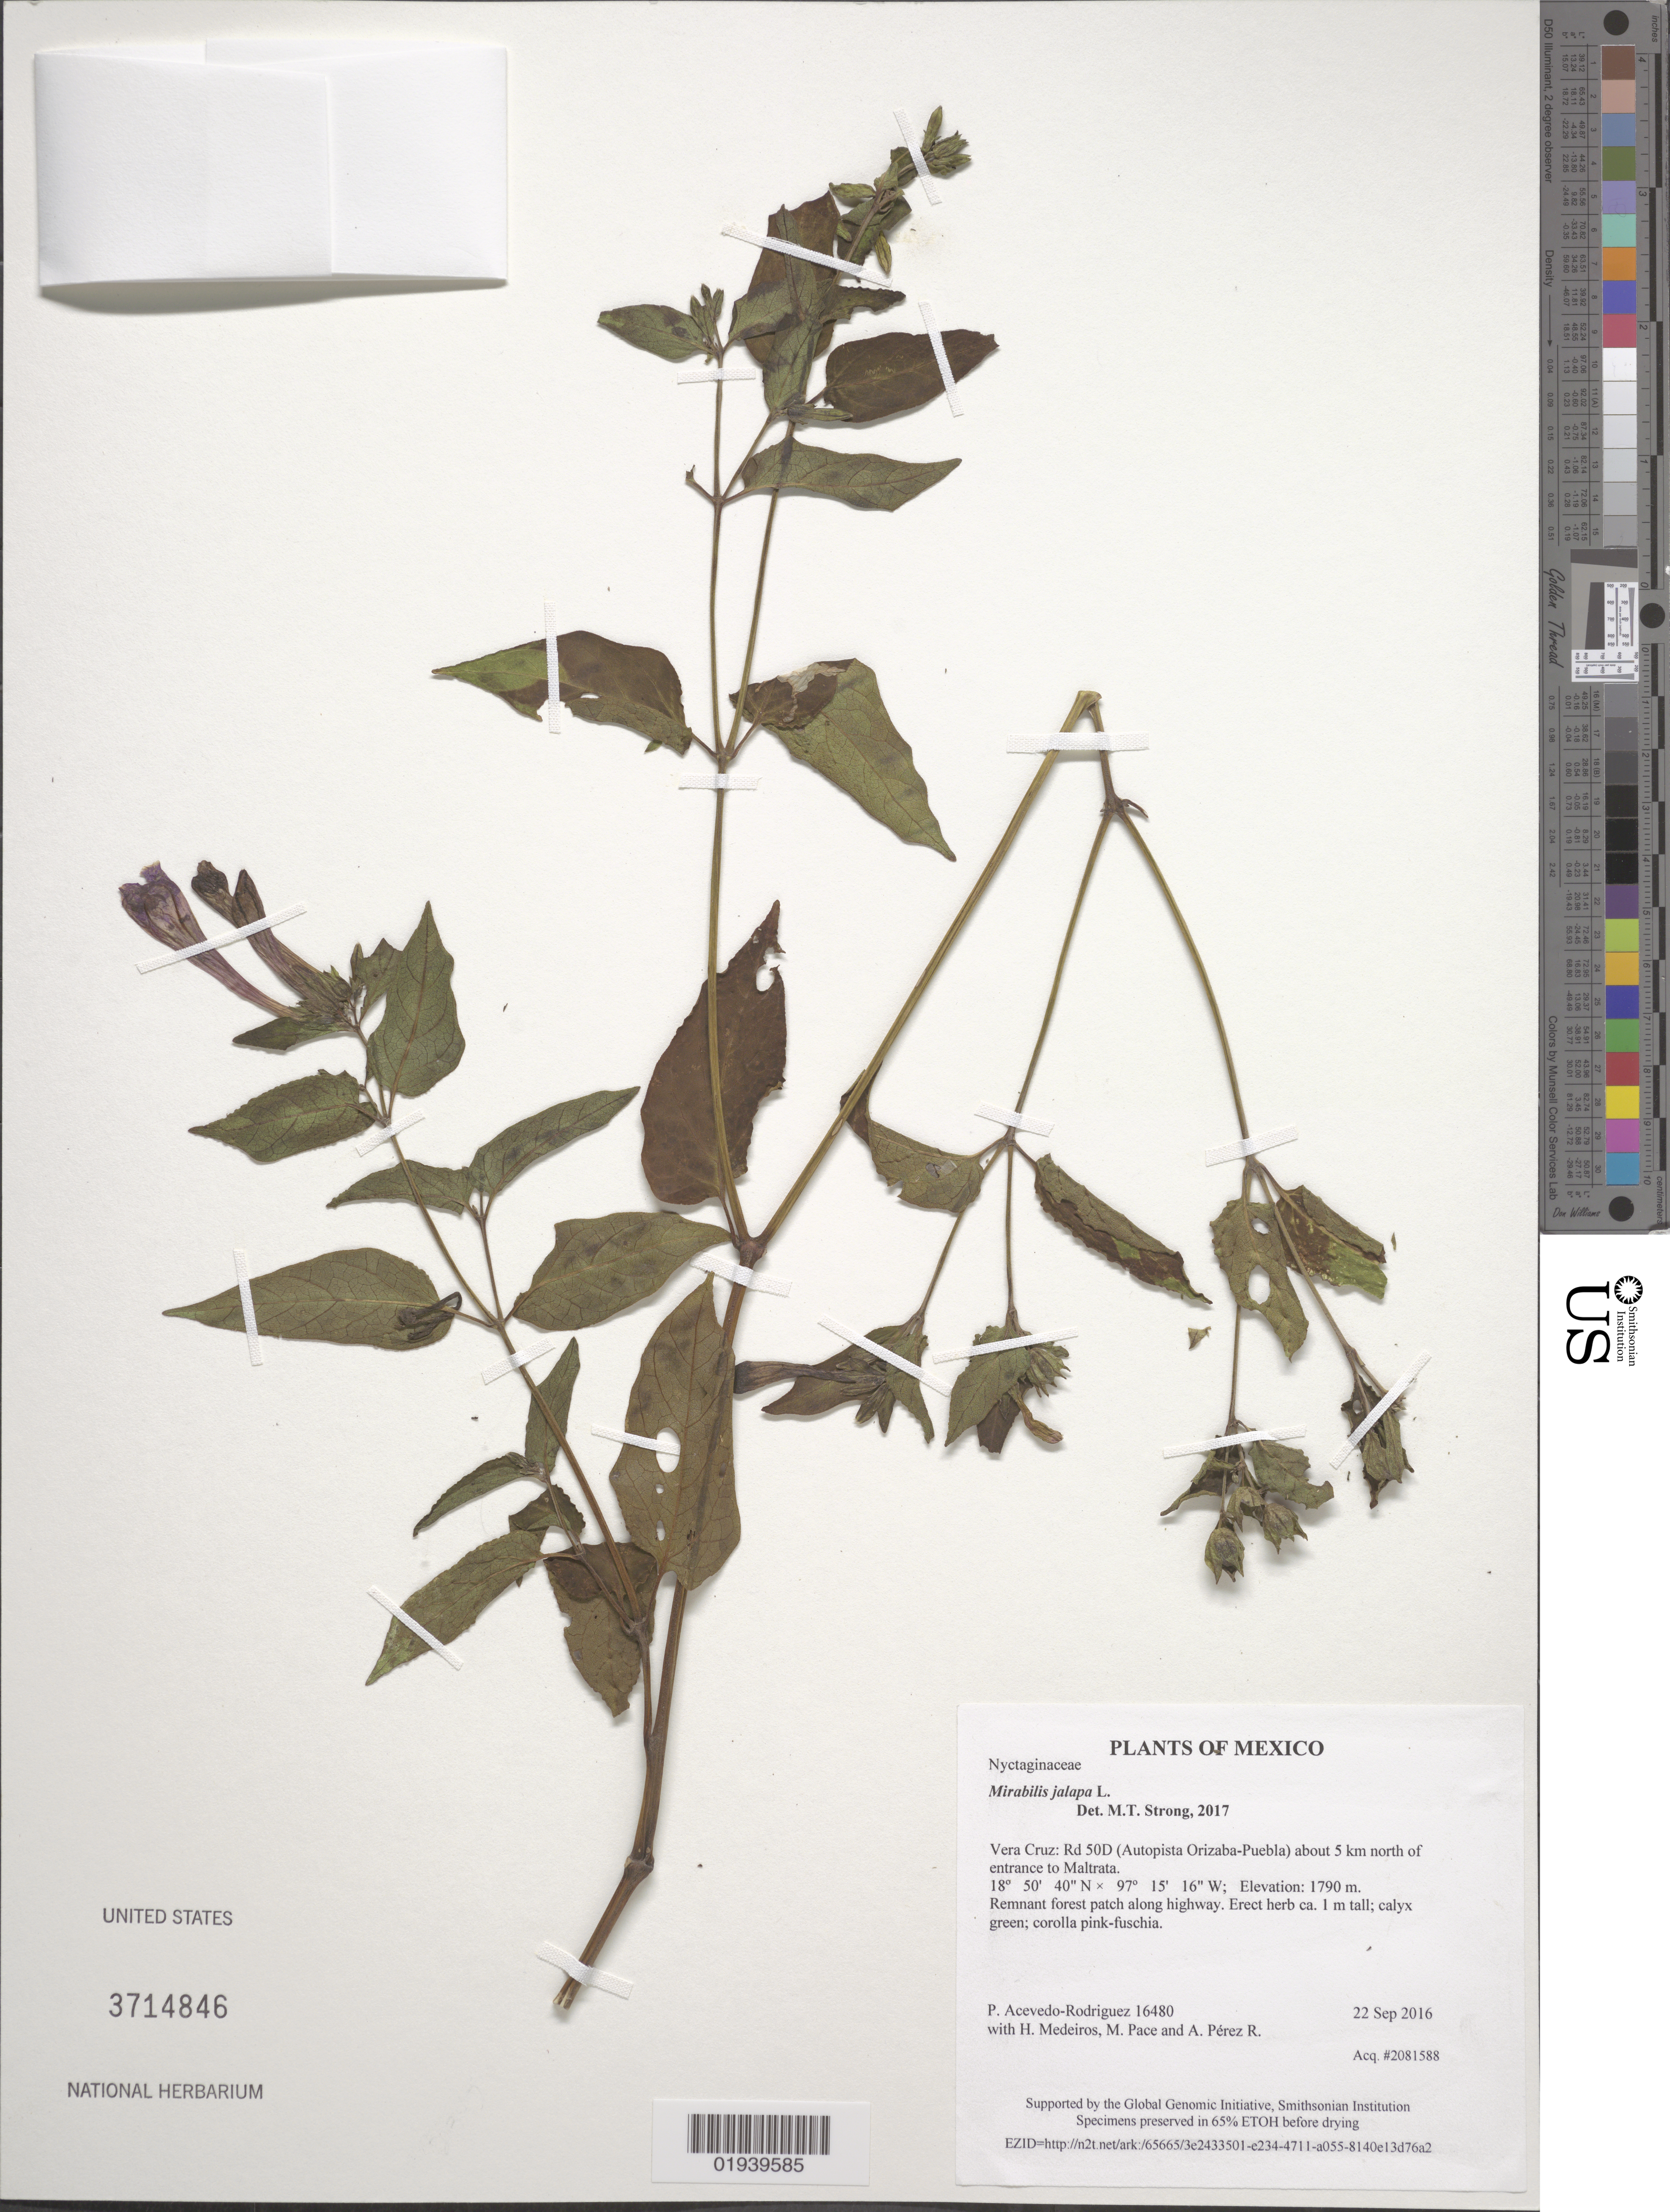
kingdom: Plantae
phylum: Tracheophyta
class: Magnoliopsida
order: Caryophyllales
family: Nyctaginaceae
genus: Mirabilis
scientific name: Mirabilis jalapa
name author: L.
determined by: Strong, Mark T., (BOT), Smithsonian Institution - National Museum of Natural History (UNITED STATES)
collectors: P. Acevedo-Rodr., H. Medeiros, M. Pace & A. Pérez R.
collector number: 16480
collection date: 2016-09-22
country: Mexico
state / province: Veracruz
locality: Rd 50D (Autopista Orizaba-PPuebla) about 5 km north of entrance to Maltrata.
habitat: Remnant forest patch along highway.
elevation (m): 1790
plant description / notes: US, NY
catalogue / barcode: US 3714846